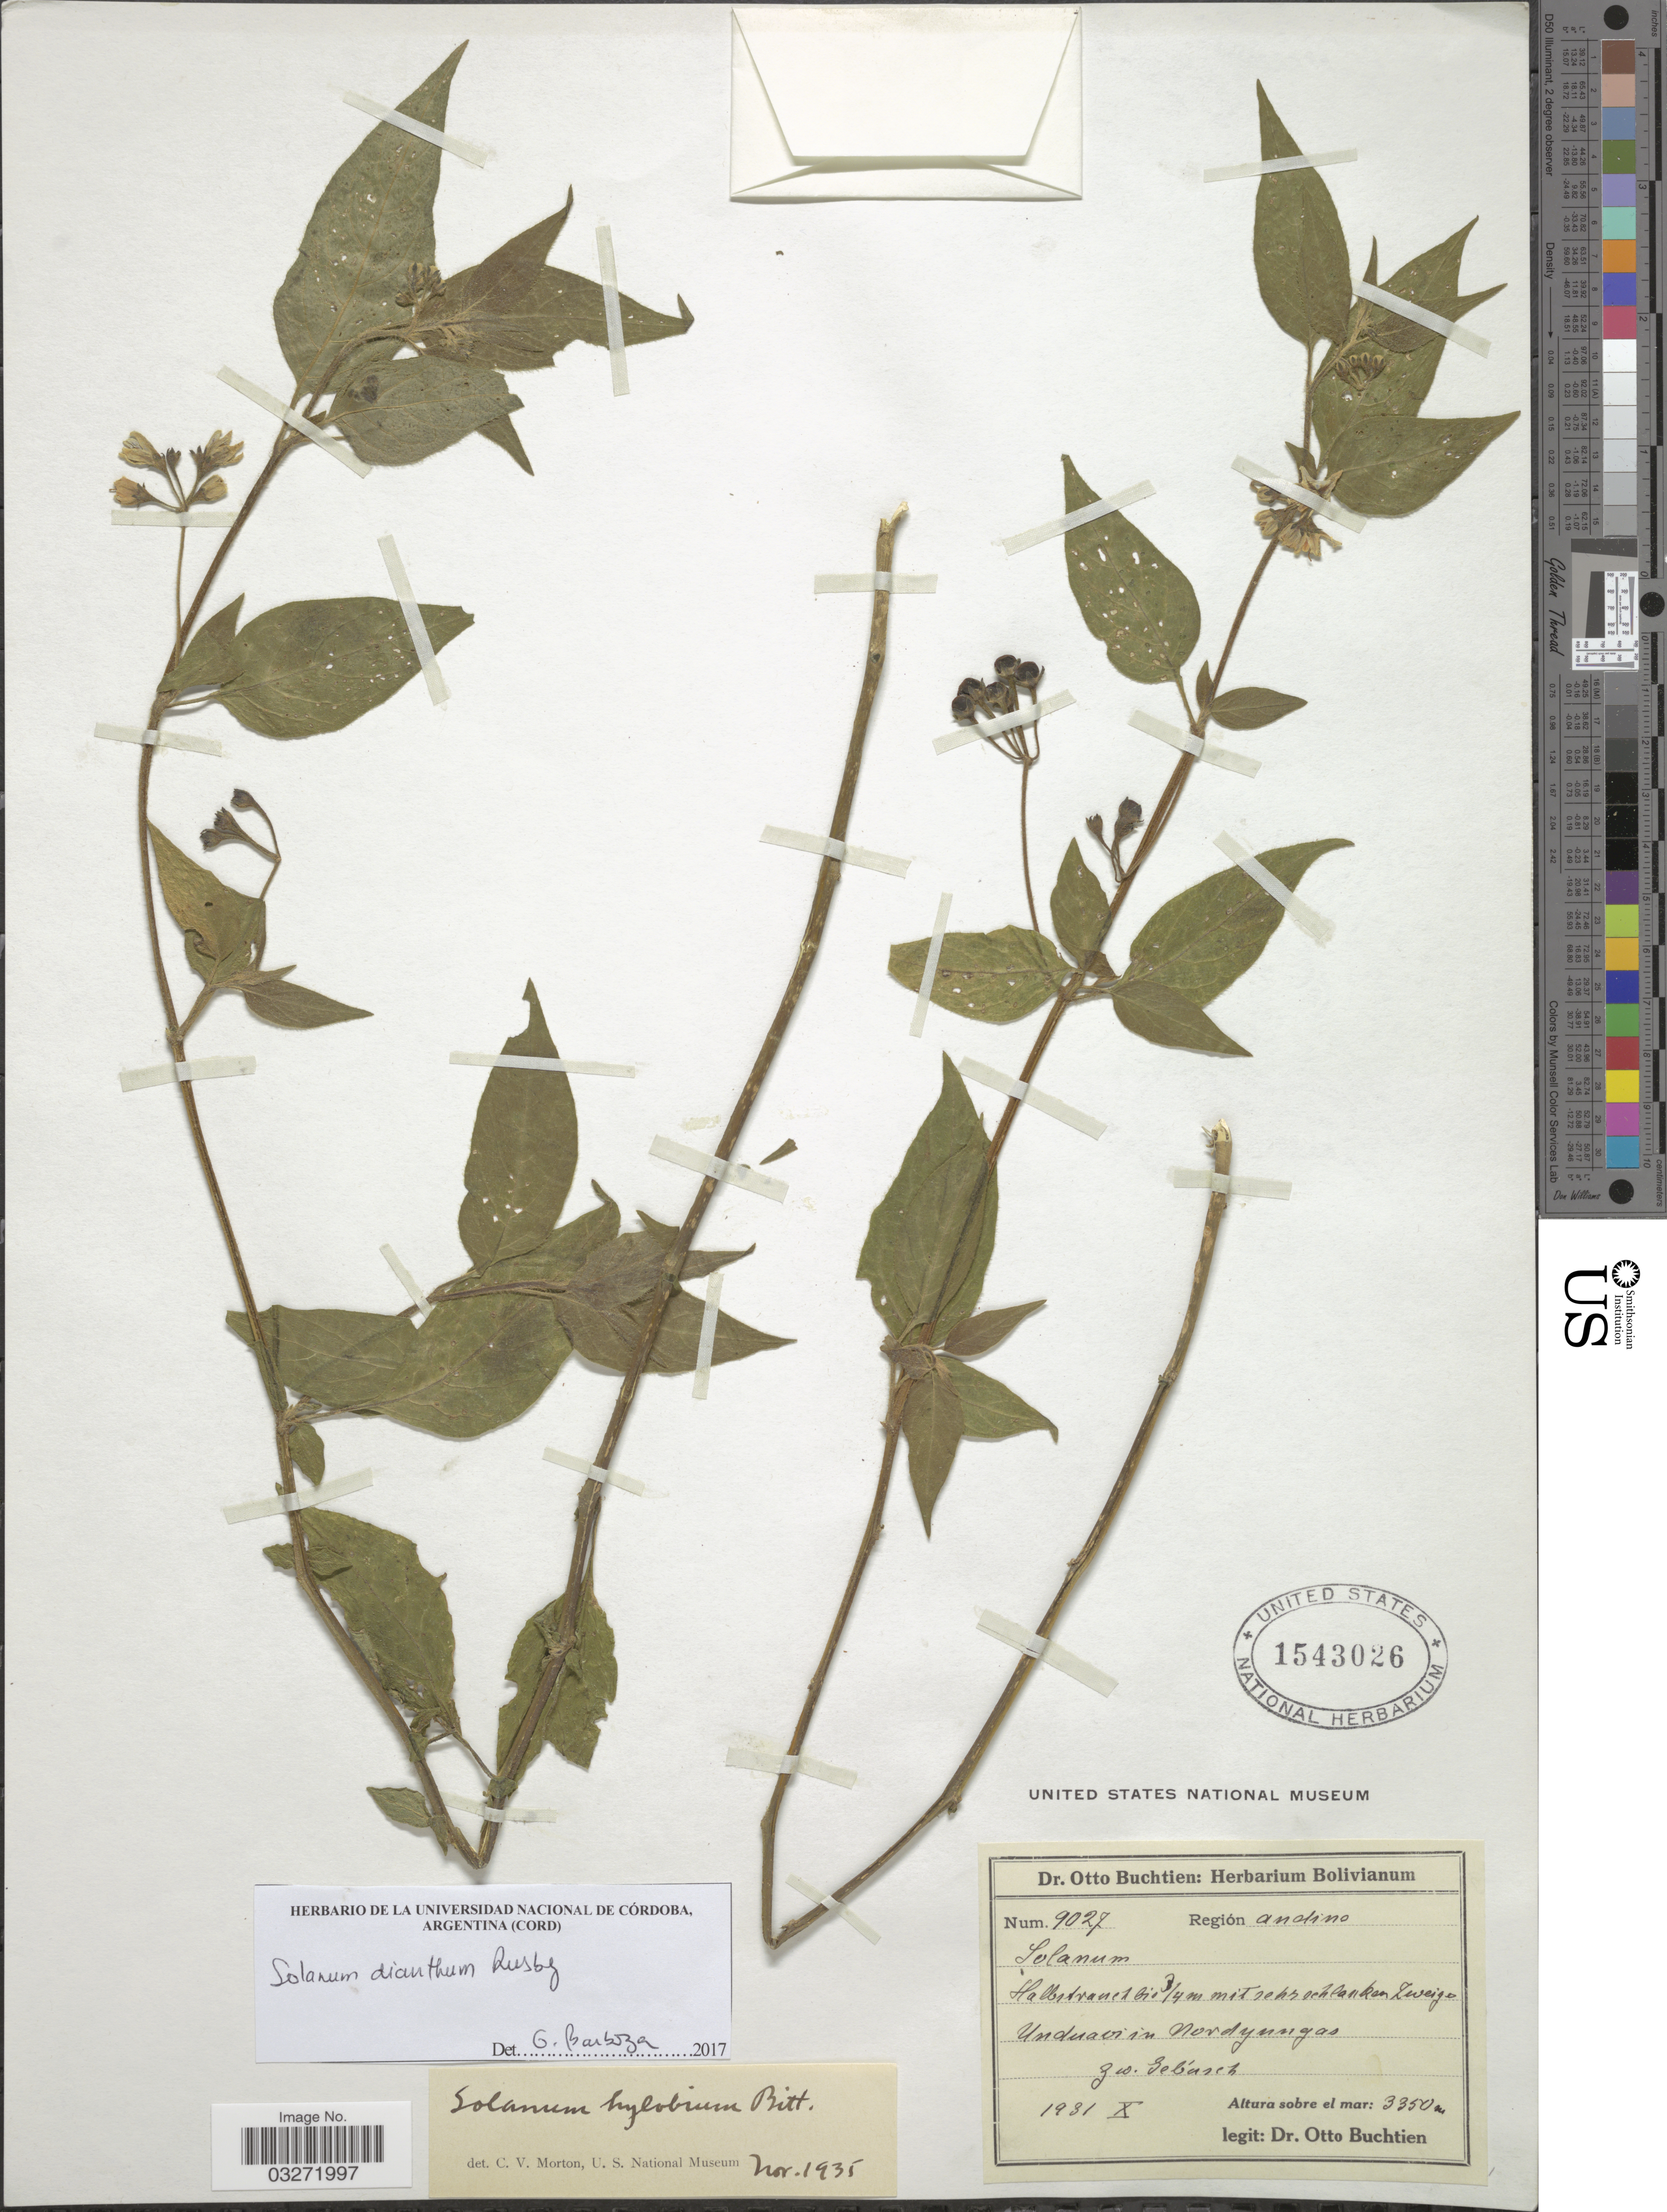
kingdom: Plantae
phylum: Tracheophyta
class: Magnoliopsida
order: Solanales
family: Solanaceae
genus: Solanum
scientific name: Solanum dianthum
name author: Rusby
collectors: O. Buchtien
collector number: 9027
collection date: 1931-10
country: Bolivia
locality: Región andina. Unduavi in Nordyungas. Zw. Gebüsch.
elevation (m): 3350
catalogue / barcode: US 1543026